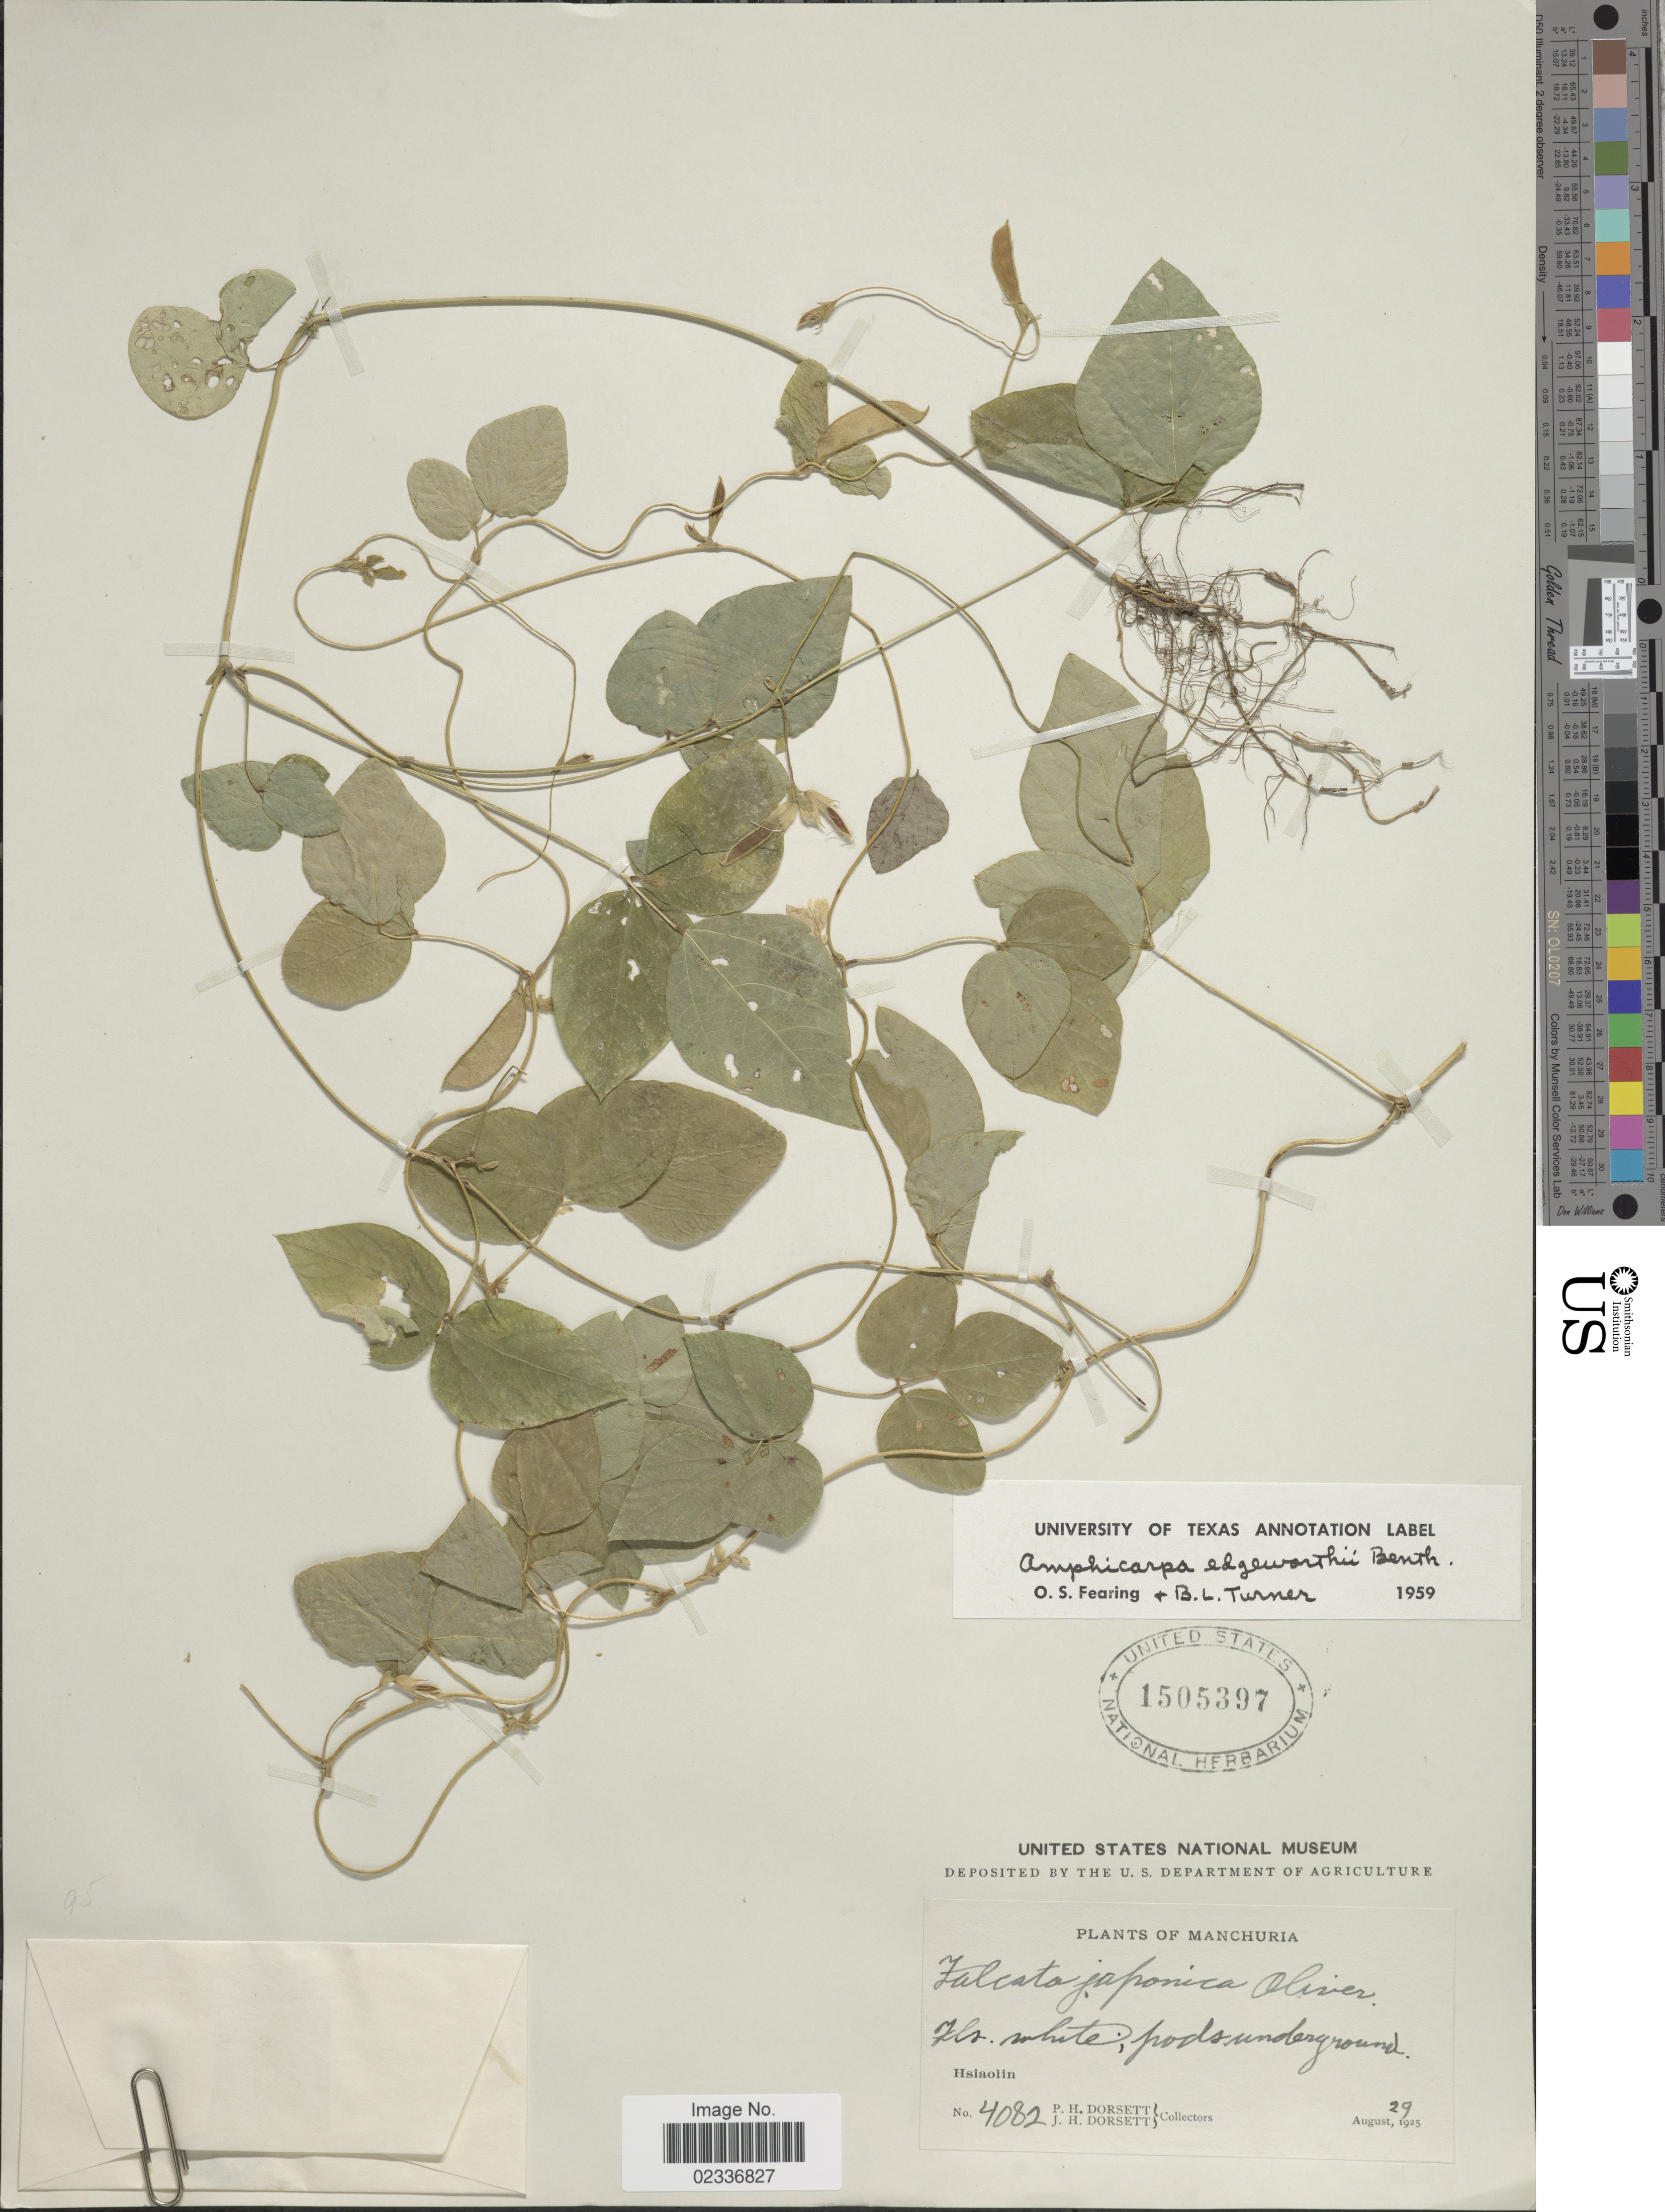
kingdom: Plantae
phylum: Tracheophyta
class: Magnoliopsida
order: Fabales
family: Fabaceae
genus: Amphicarpaea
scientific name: Amphicarpaea edgeworthii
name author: Benth.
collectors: P. H. Dorsett & J. Dorsett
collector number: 4082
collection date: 1925-08-29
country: China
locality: Manchuria, Hsiaolin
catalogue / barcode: US 1505397